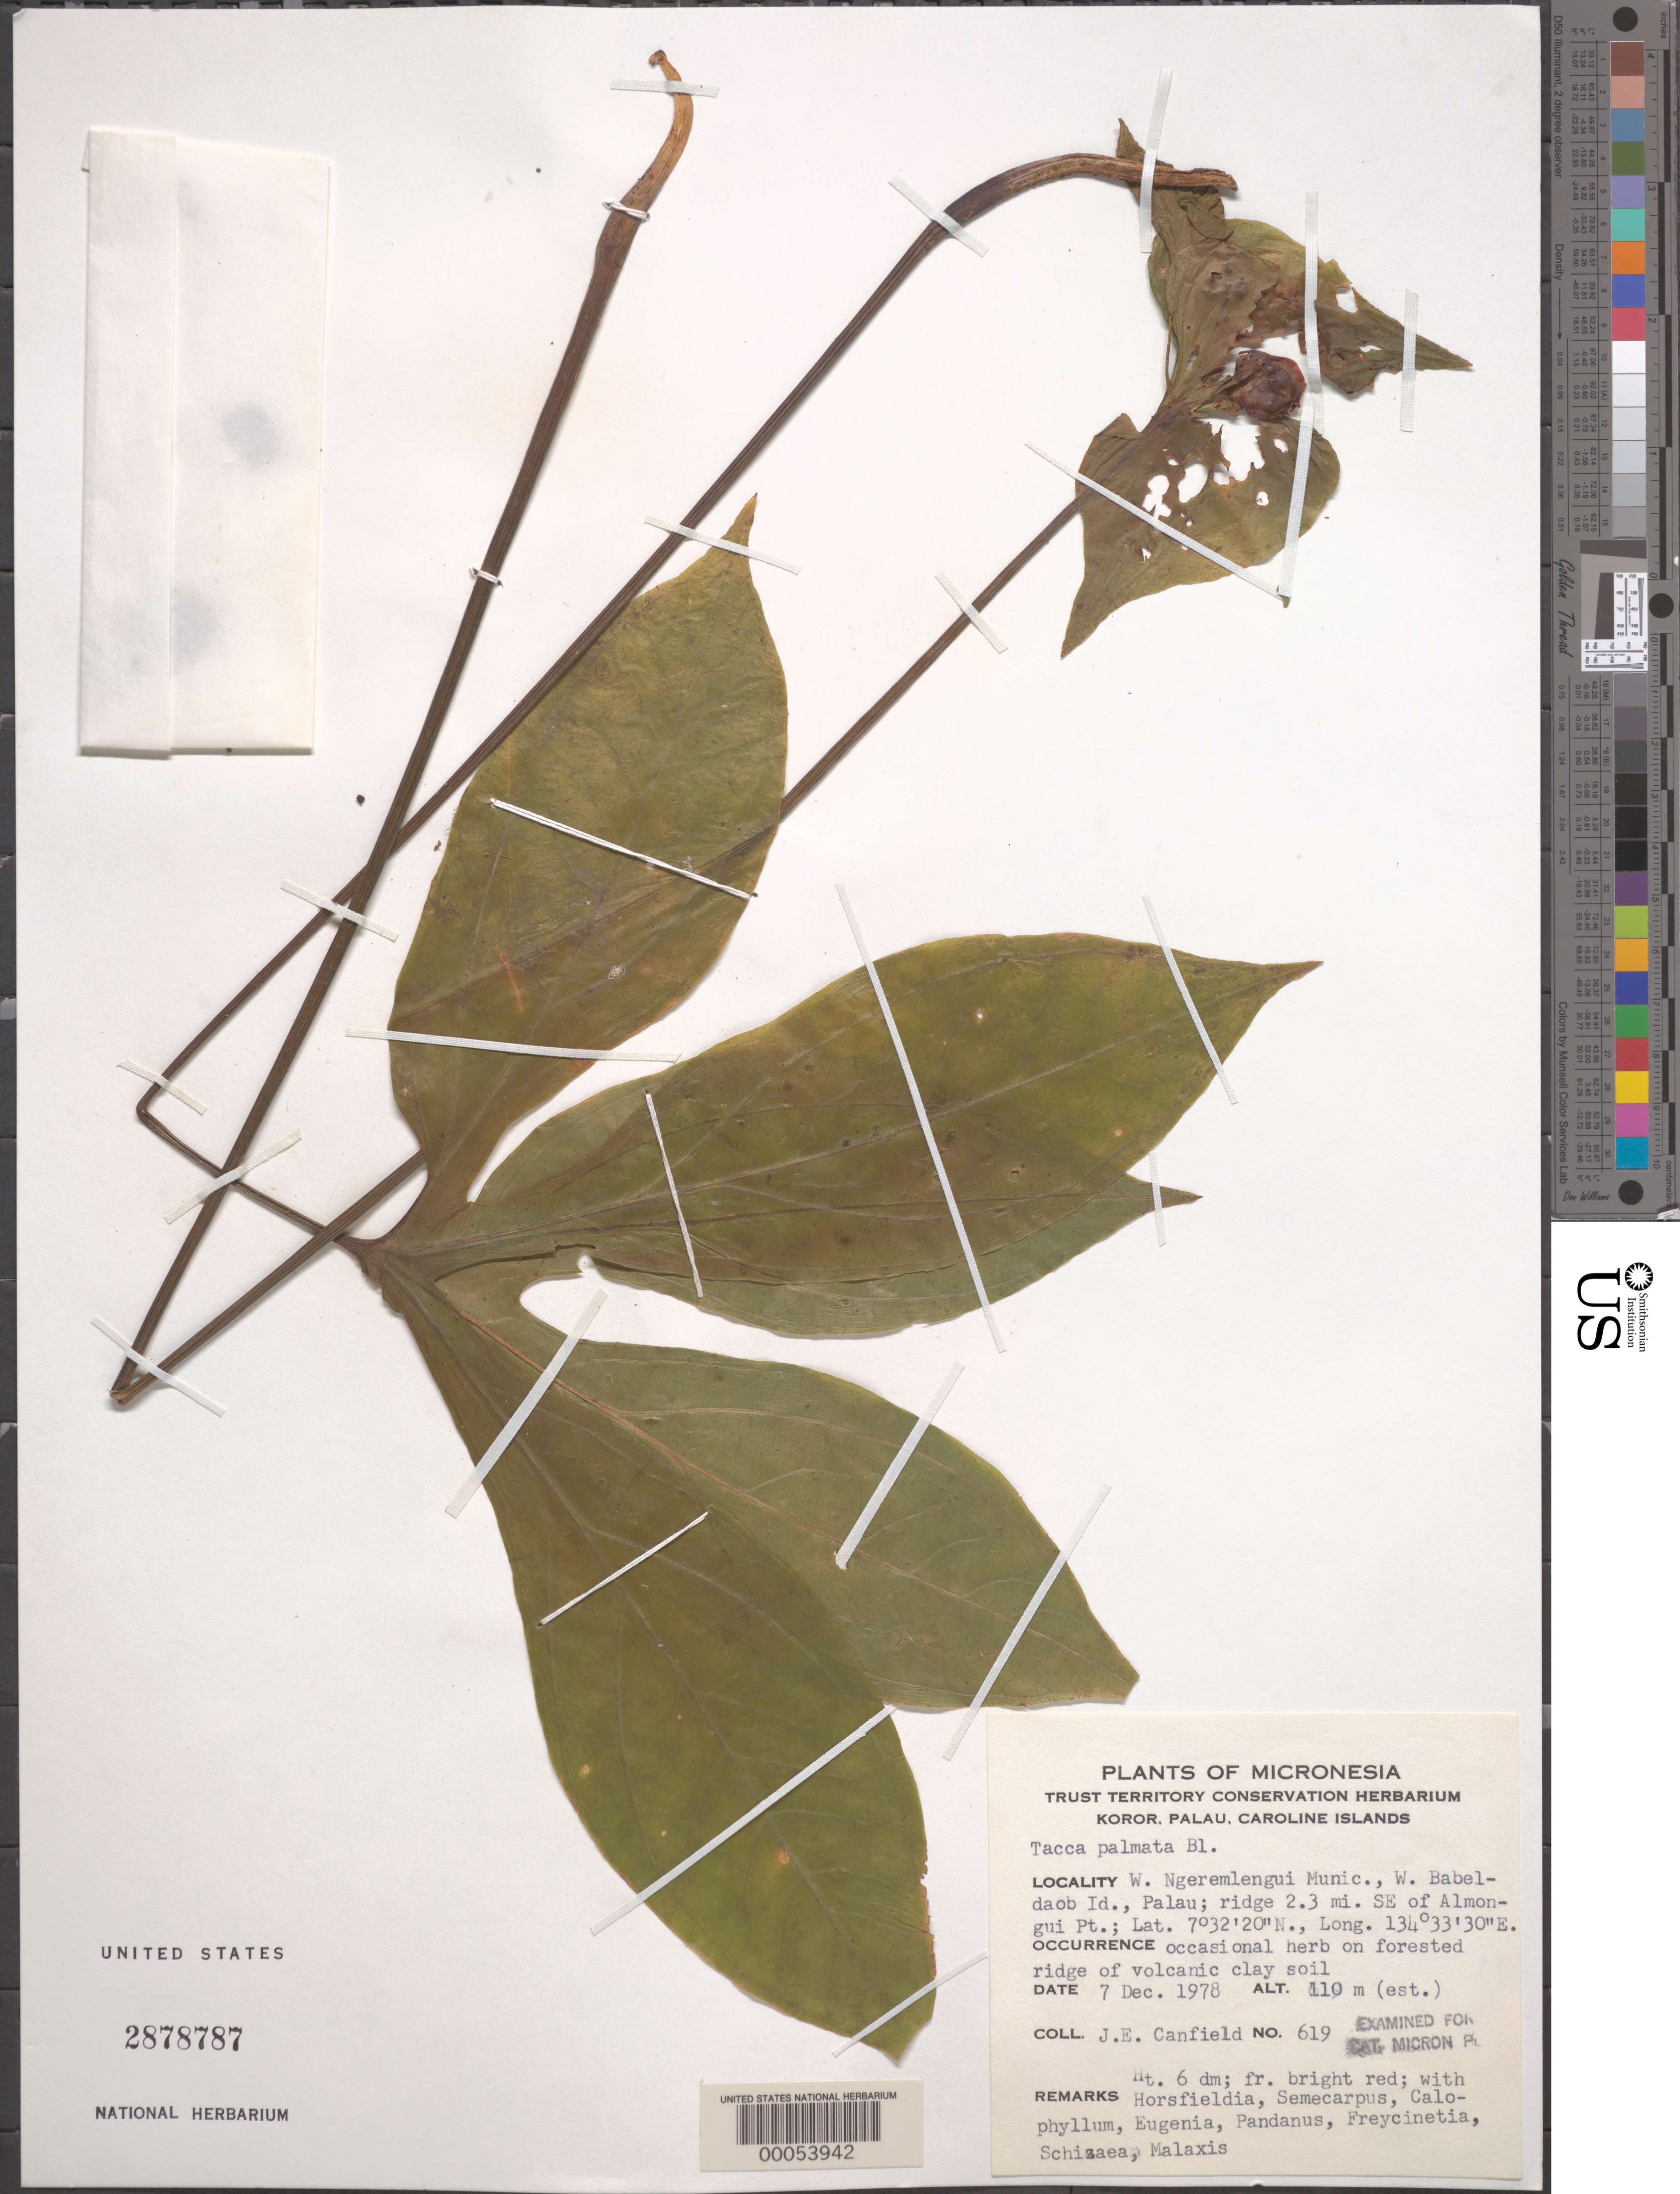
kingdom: Plantae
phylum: Tracheophyta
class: Liliopsida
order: Dioscoreales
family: Dioscoreaceae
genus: Tacca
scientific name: Tacca palmata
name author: Blume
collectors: J. E. Canfield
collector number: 619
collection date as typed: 07 Dec 1978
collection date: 1978-12-07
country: Palau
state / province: Ngeremlengui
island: Babeldaob [Babelthuap]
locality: West ngeremlengui mun., Babeldaob i.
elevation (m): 110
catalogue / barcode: US 2878787